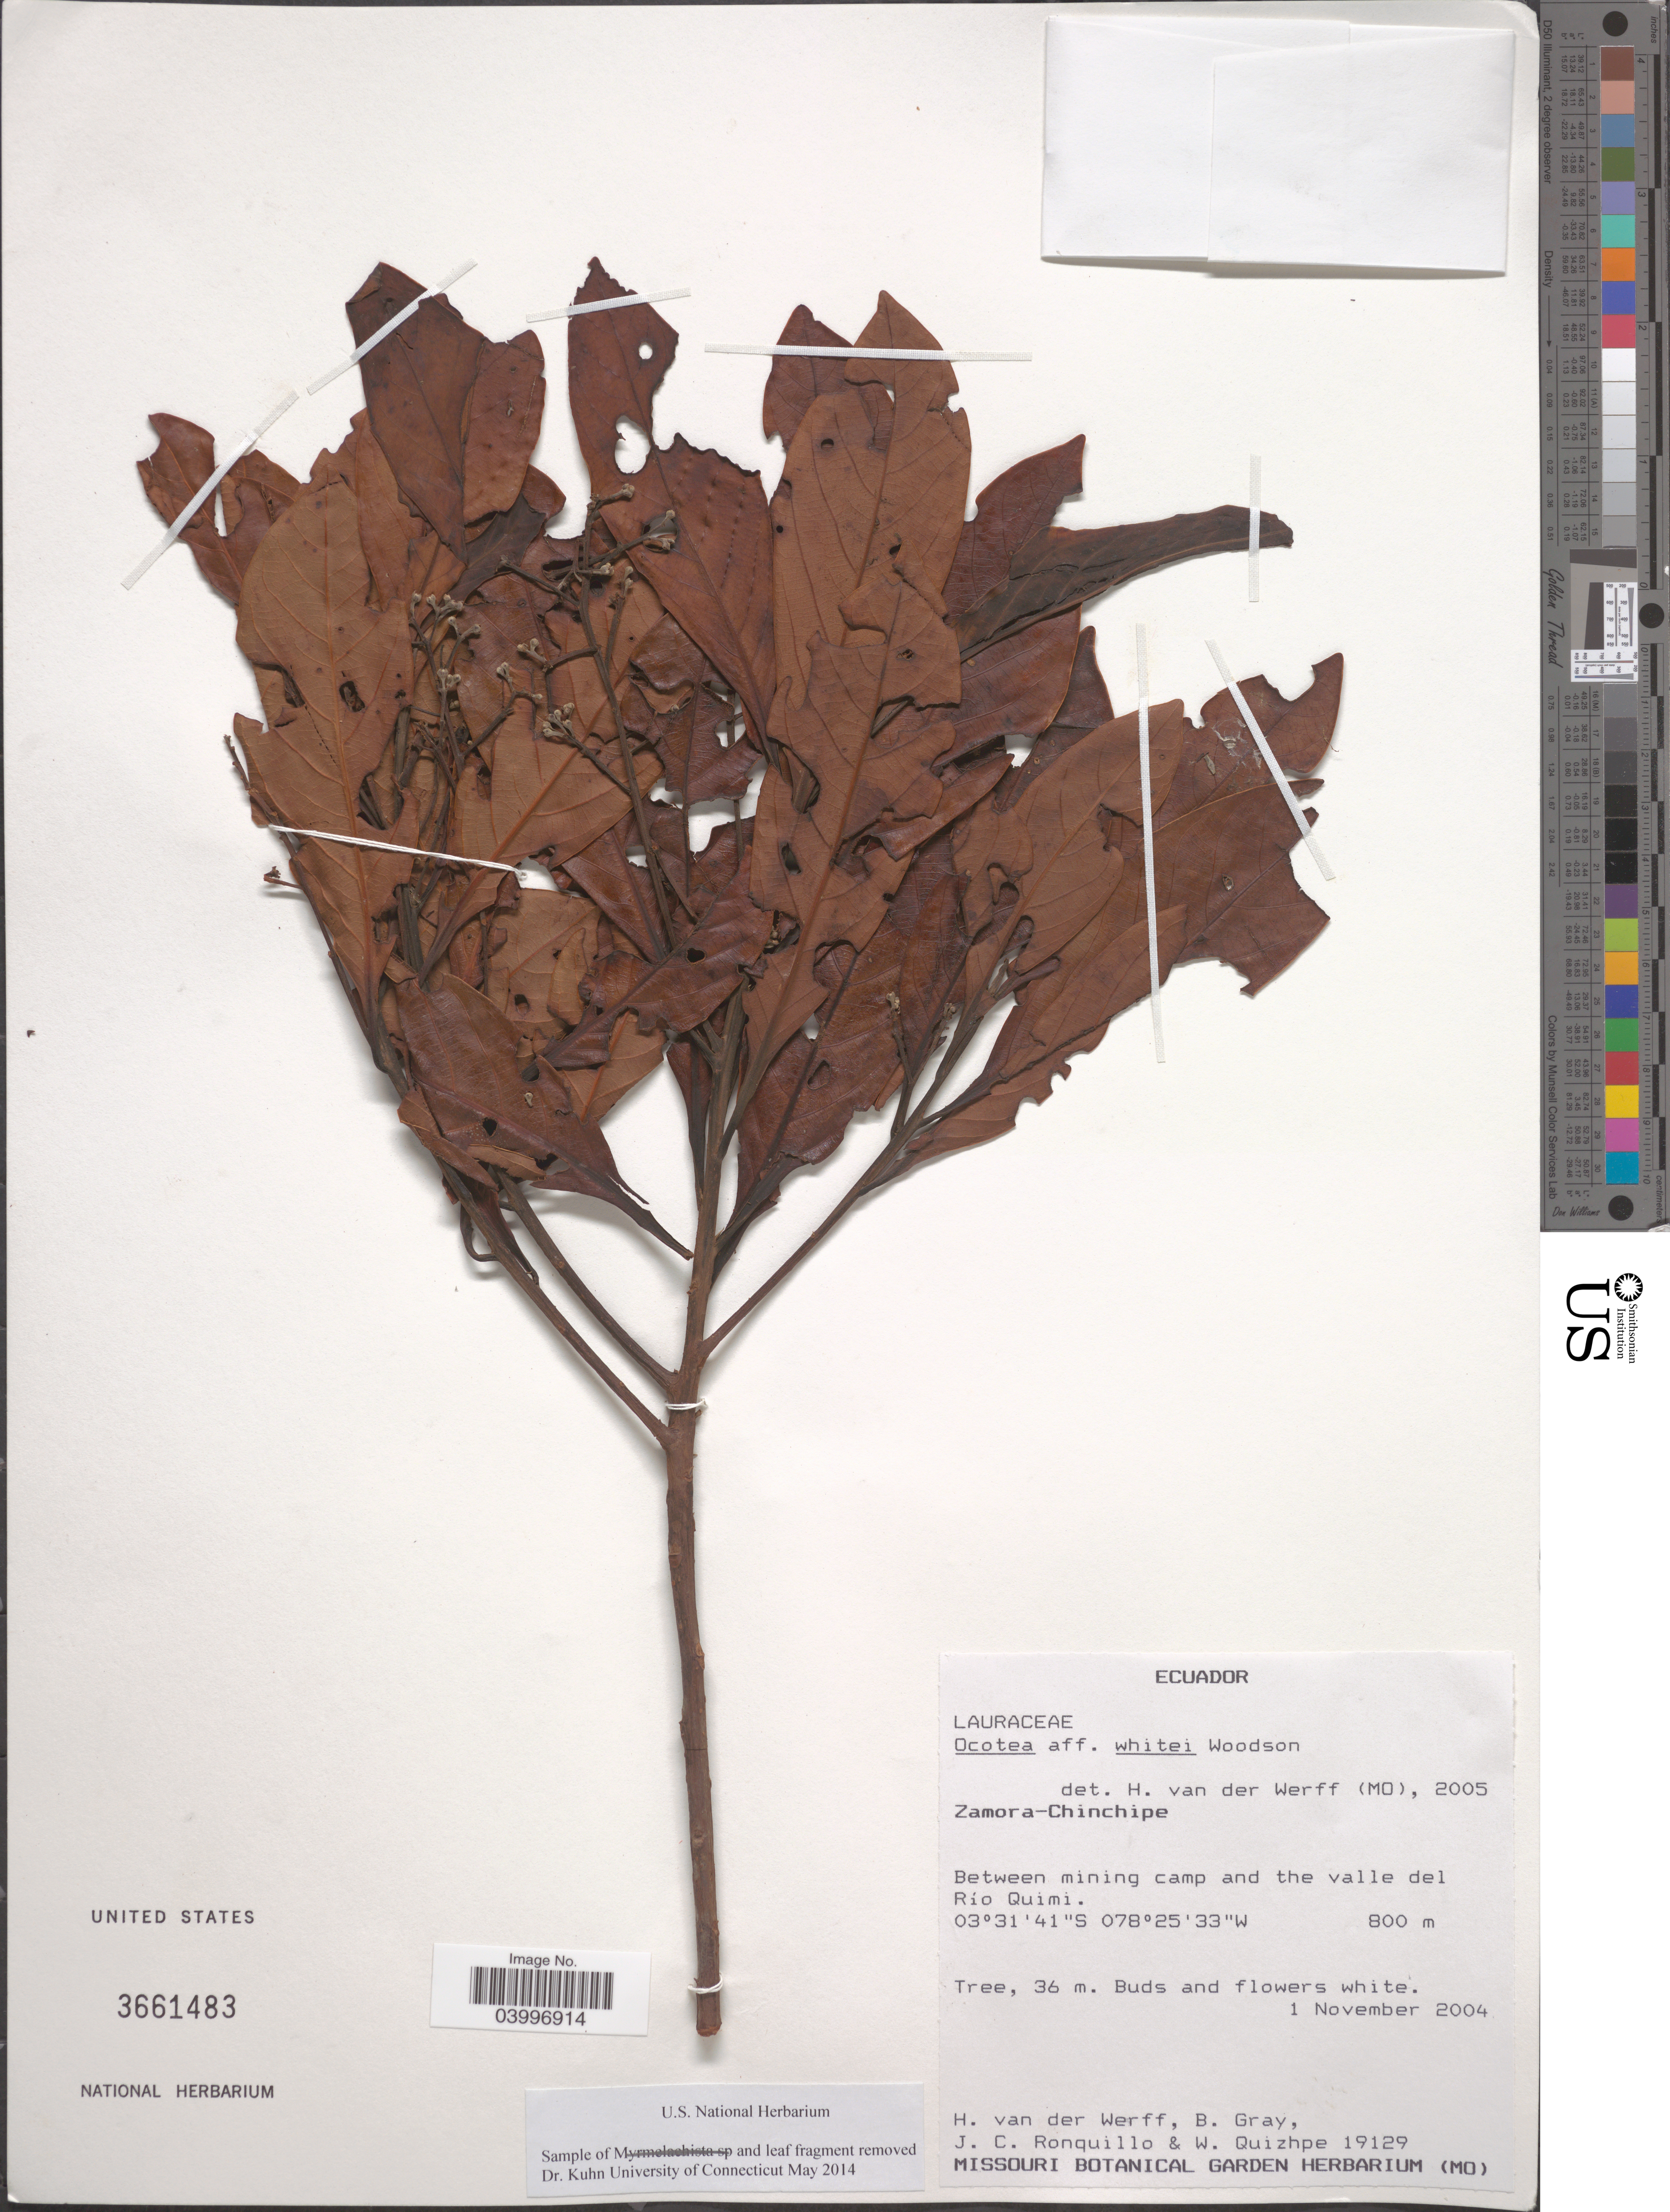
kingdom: Plantae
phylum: Tracheophyta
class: Magnoliopsida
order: Laurales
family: Lauraceae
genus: Ocotea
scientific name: Ocotea whitei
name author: Woodson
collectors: H. van der Werff, B. Gray, J. Ronquillo & W. Quizhpe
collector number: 19129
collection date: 2004-11-01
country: Ecuador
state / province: Zamora-Chinchipe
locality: Between mining camp and the valle del Río Quimi.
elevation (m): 800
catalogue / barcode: US 3661483